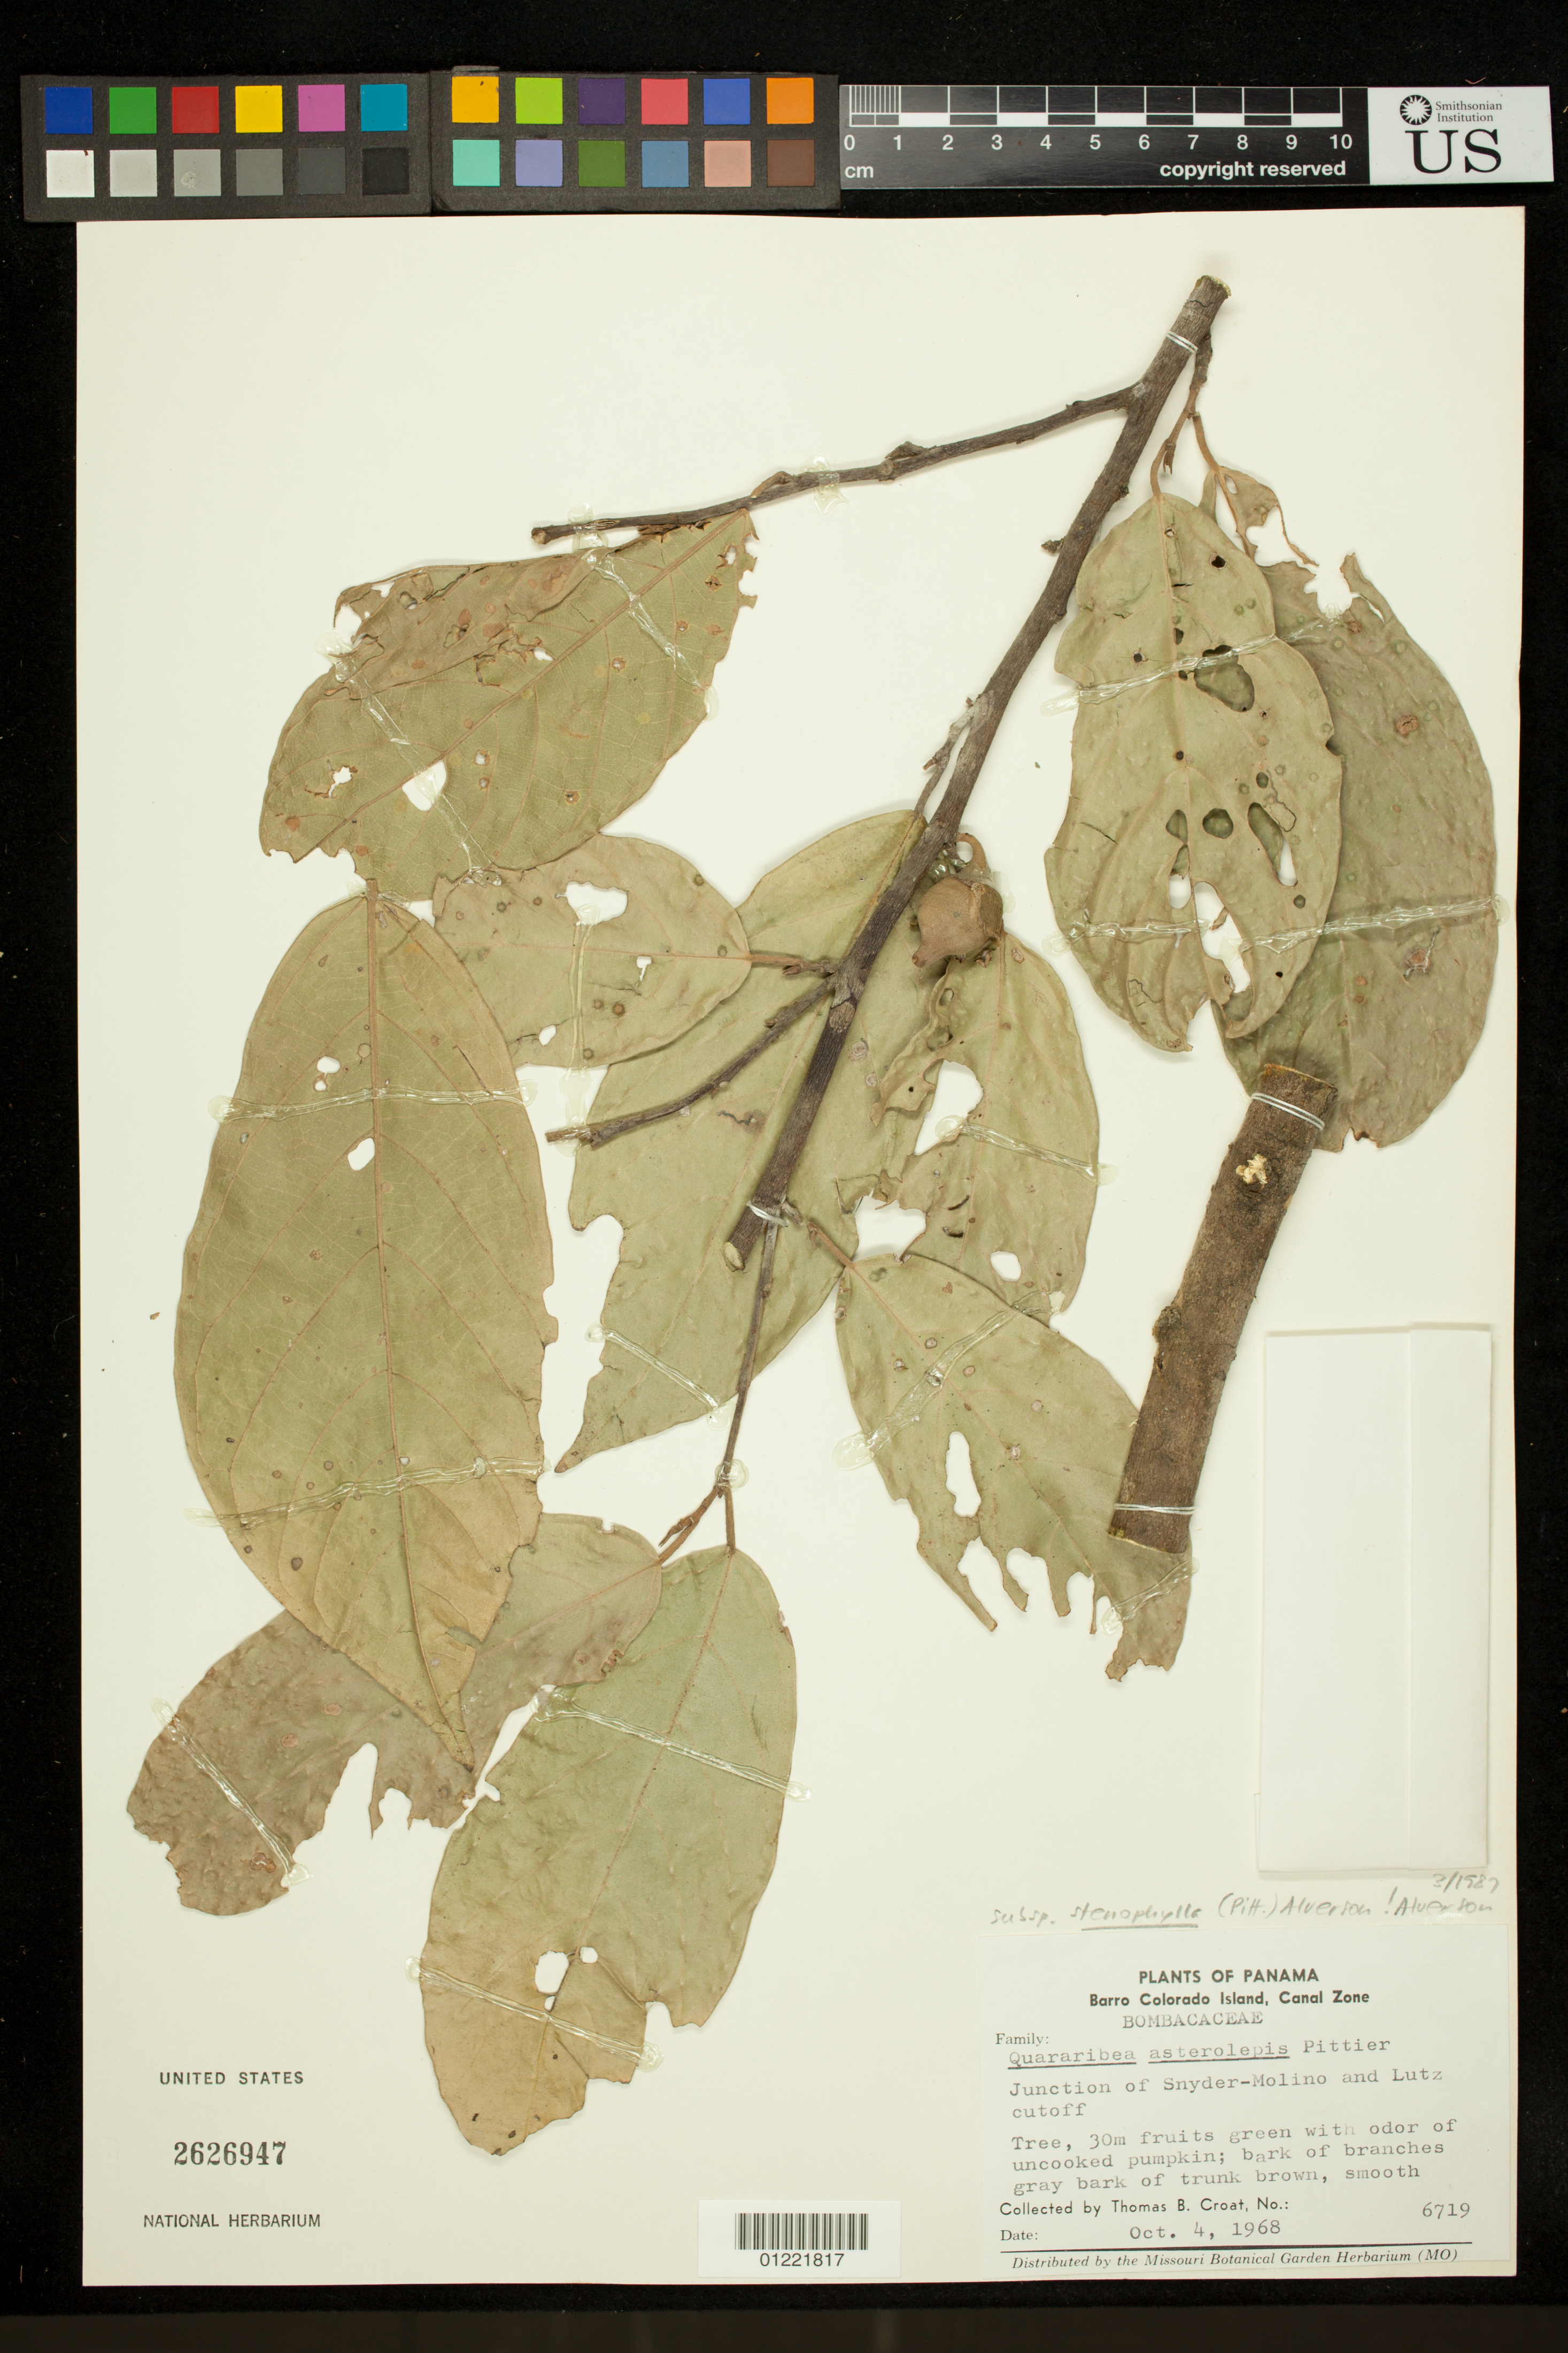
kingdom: Plantae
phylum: Tracheophyta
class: Magnoliopsida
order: Malvales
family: Malvaceae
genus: Quararibea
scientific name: Quararibea asterolepis subsp. stenophylla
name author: W.S. Alverson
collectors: T. B. Croat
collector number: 6719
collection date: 1968-10-04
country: Panama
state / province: Panamá Oeste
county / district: Canal Zone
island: Barro Colorado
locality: Barro Colorado Island, Canal Zone. Junction of Snyder-Molino and Lutz cutoff.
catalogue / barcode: US 2626947